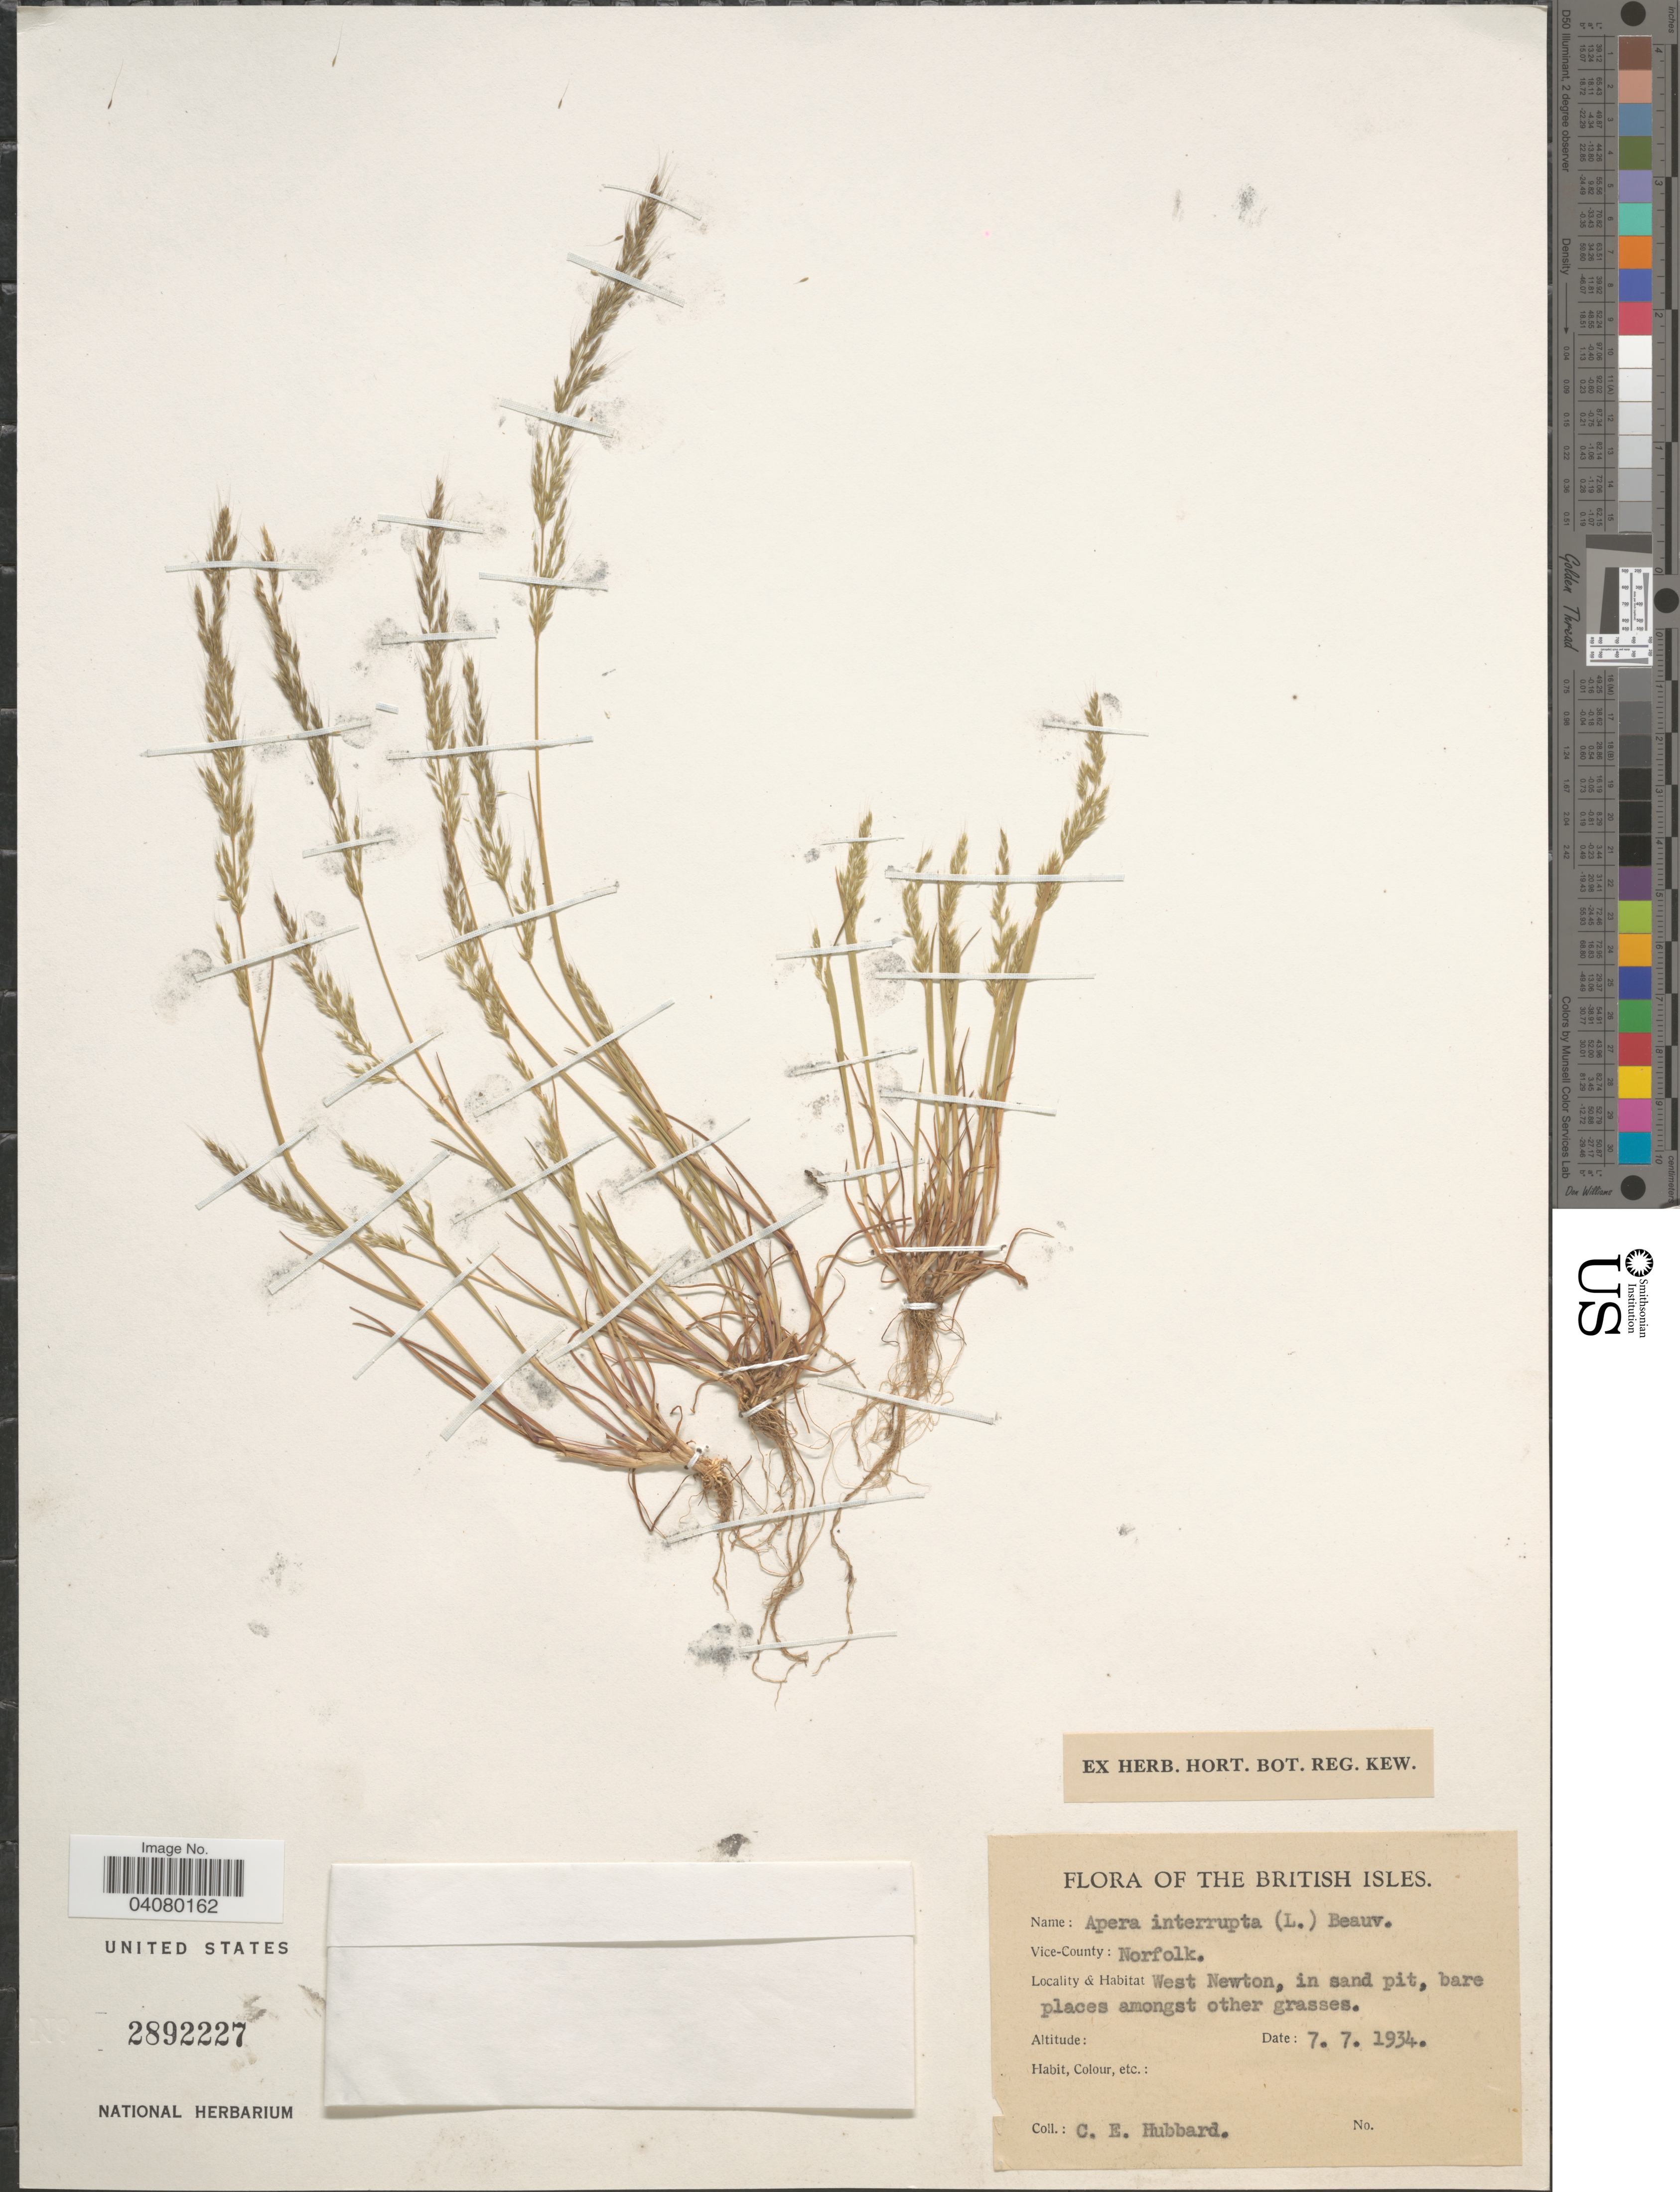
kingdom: Plantae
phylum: Tracheophyta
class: Liliopsida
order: Poales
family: Poaceae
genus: Apera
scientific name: Apera interrupta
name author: (L.) P. Beauv.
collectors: C. E. Hubbard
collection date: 1934-07-07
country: United Kingdom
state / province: England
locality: The British Isles. Vice-County: Norfolk. West Newton.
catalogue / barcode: US 2892227